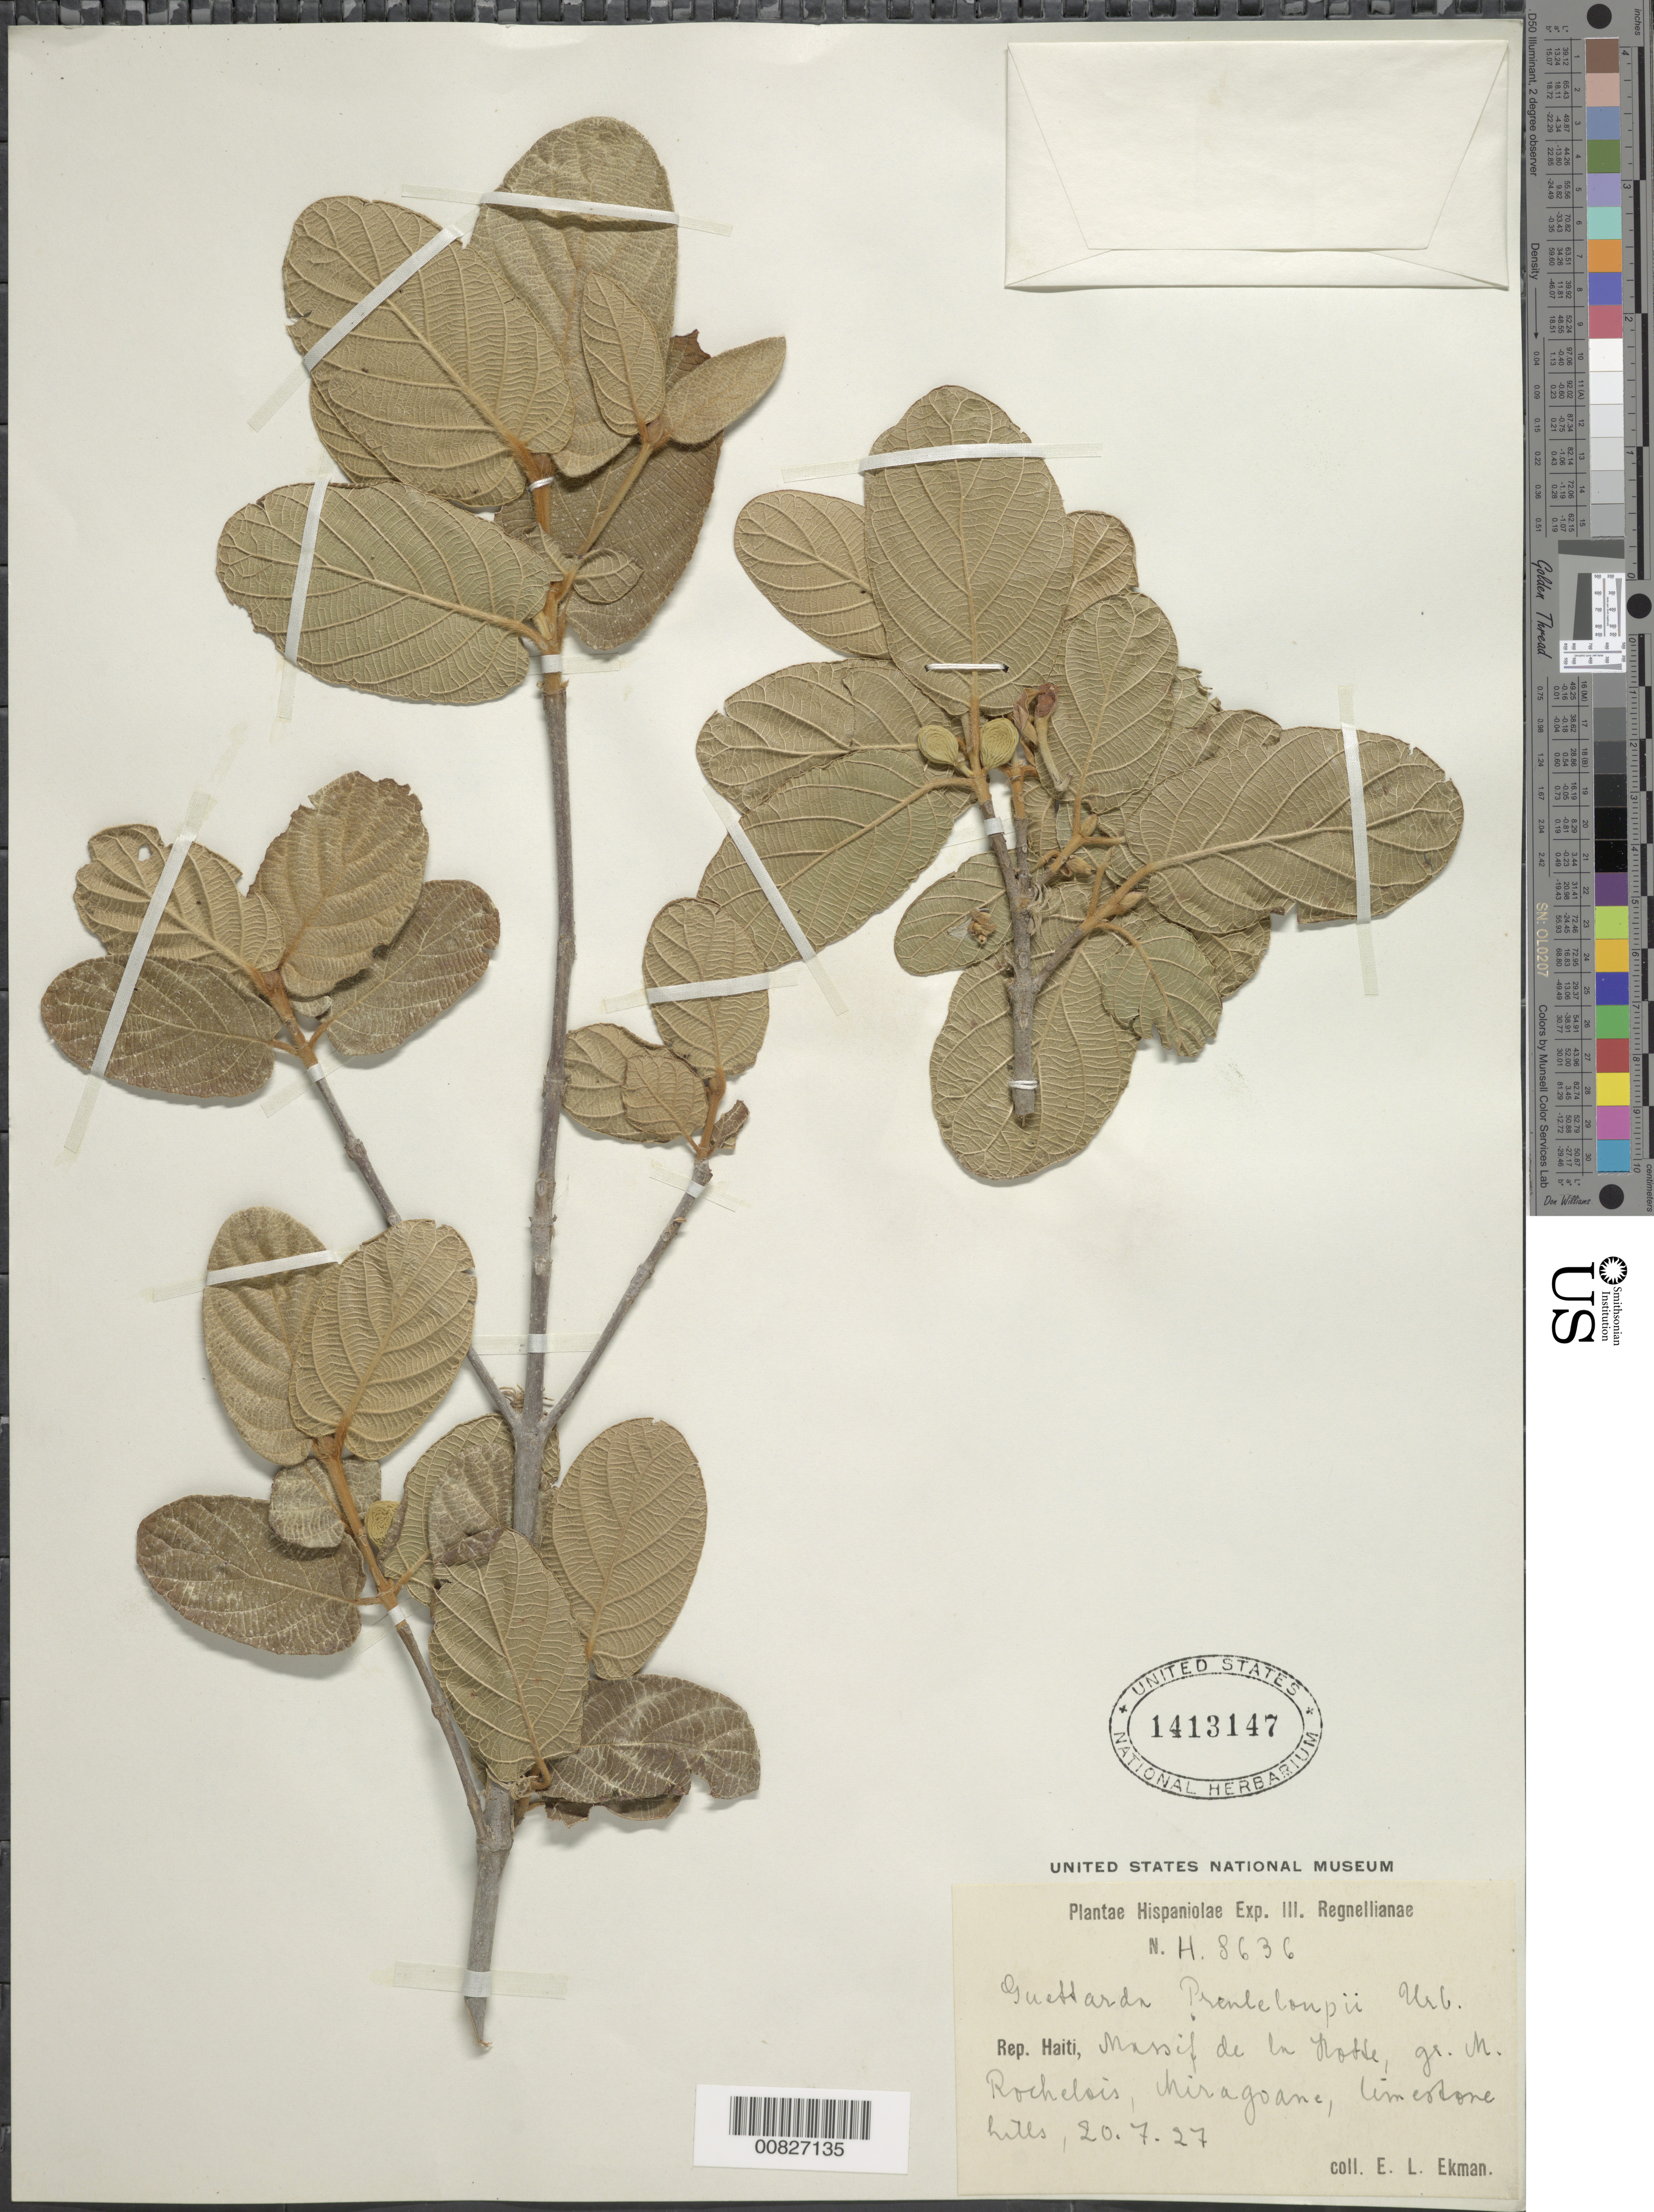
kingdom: Plantae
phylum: Tracheophyta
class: Magnoliopsida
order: Gentianales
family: Rubiaceae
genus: Guettarda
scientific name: Guettarda prenleloupii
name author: Urb.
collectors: E. L. Ekman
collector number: H 8636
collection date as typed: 20 Jul 1927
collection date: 1927-07-20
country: Haiti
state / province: Grand'Anse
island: Hispaniola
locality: Massif de la Hotte, Gros Morne Rochelois, Miragoane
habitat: Limestone hills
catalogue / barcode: US 1413147